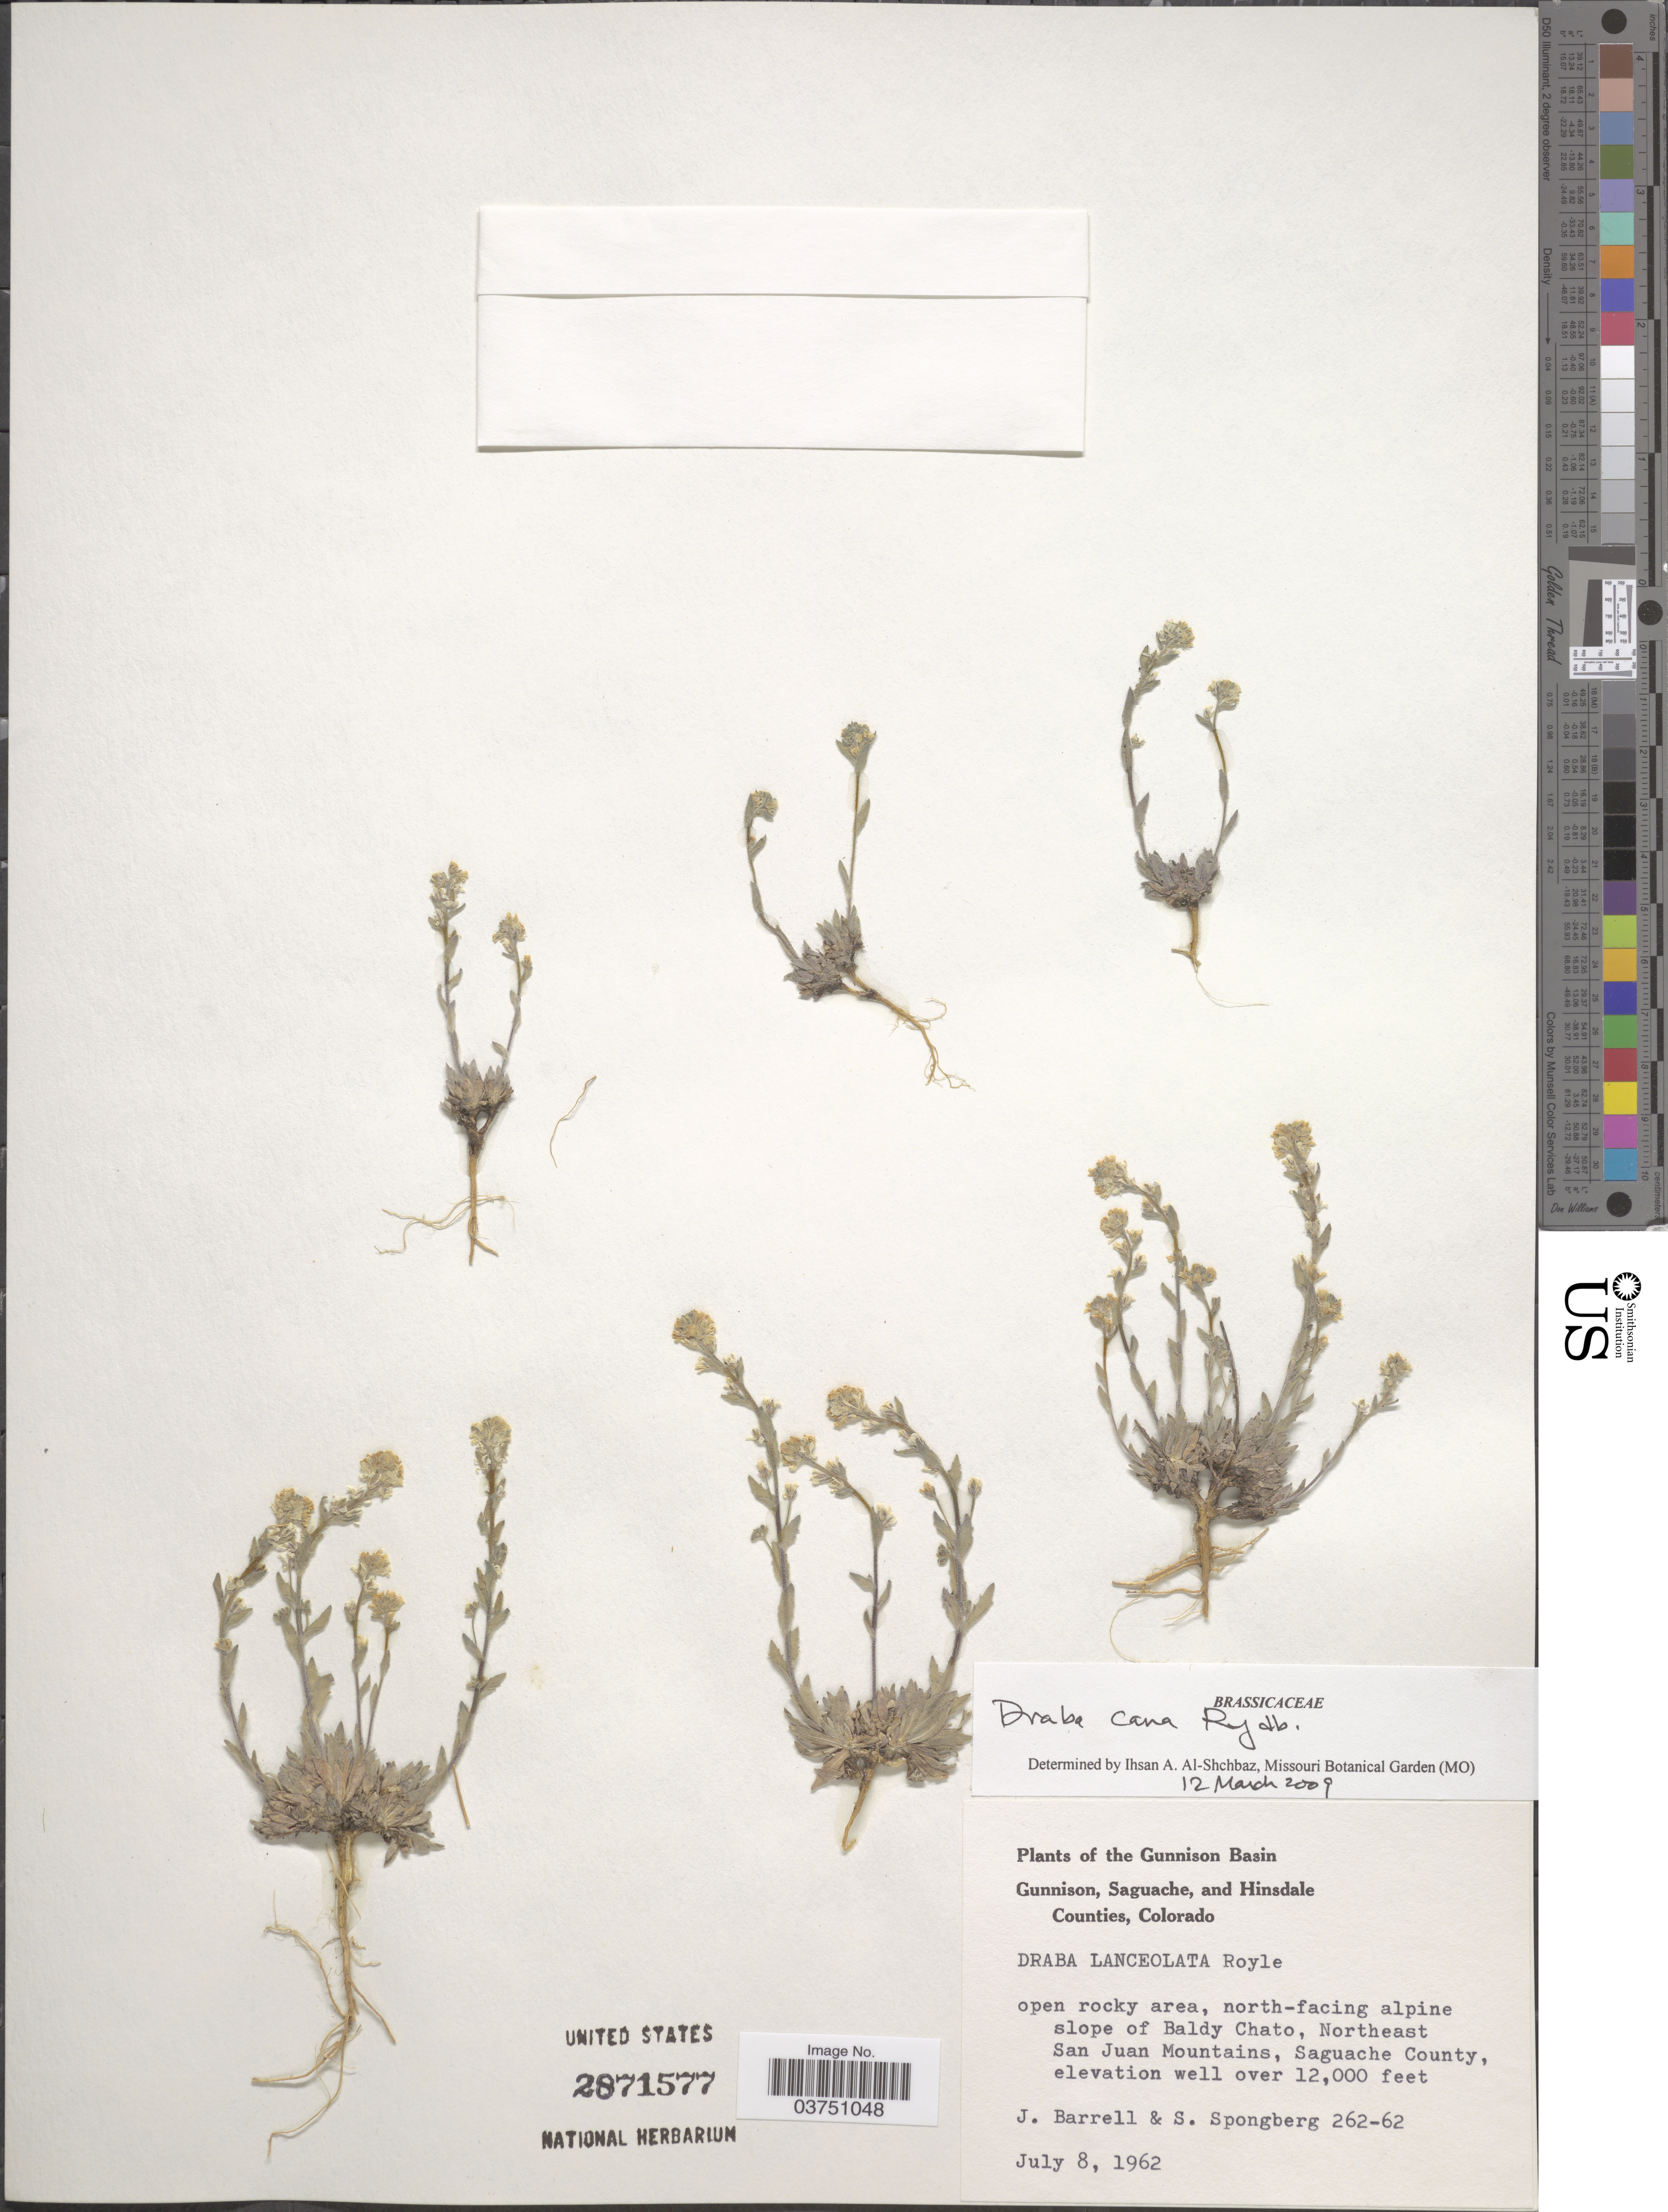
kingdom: Plantae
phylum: Tracheophyta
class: Magnoliopsida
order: Brassicales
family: Brassicaceae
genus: Draba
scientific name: Draba cana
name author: Rydb.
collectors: J. Barrell & S. A.Spongberg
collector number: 262-62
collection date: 1962-07-08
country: United States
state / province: Colorado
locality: The Gunnison Basin. North-facing alpine slope of Baldy Chato, Northeast San Juan Mountains, Saguache County.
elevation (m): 3658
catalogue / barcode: US 2871577